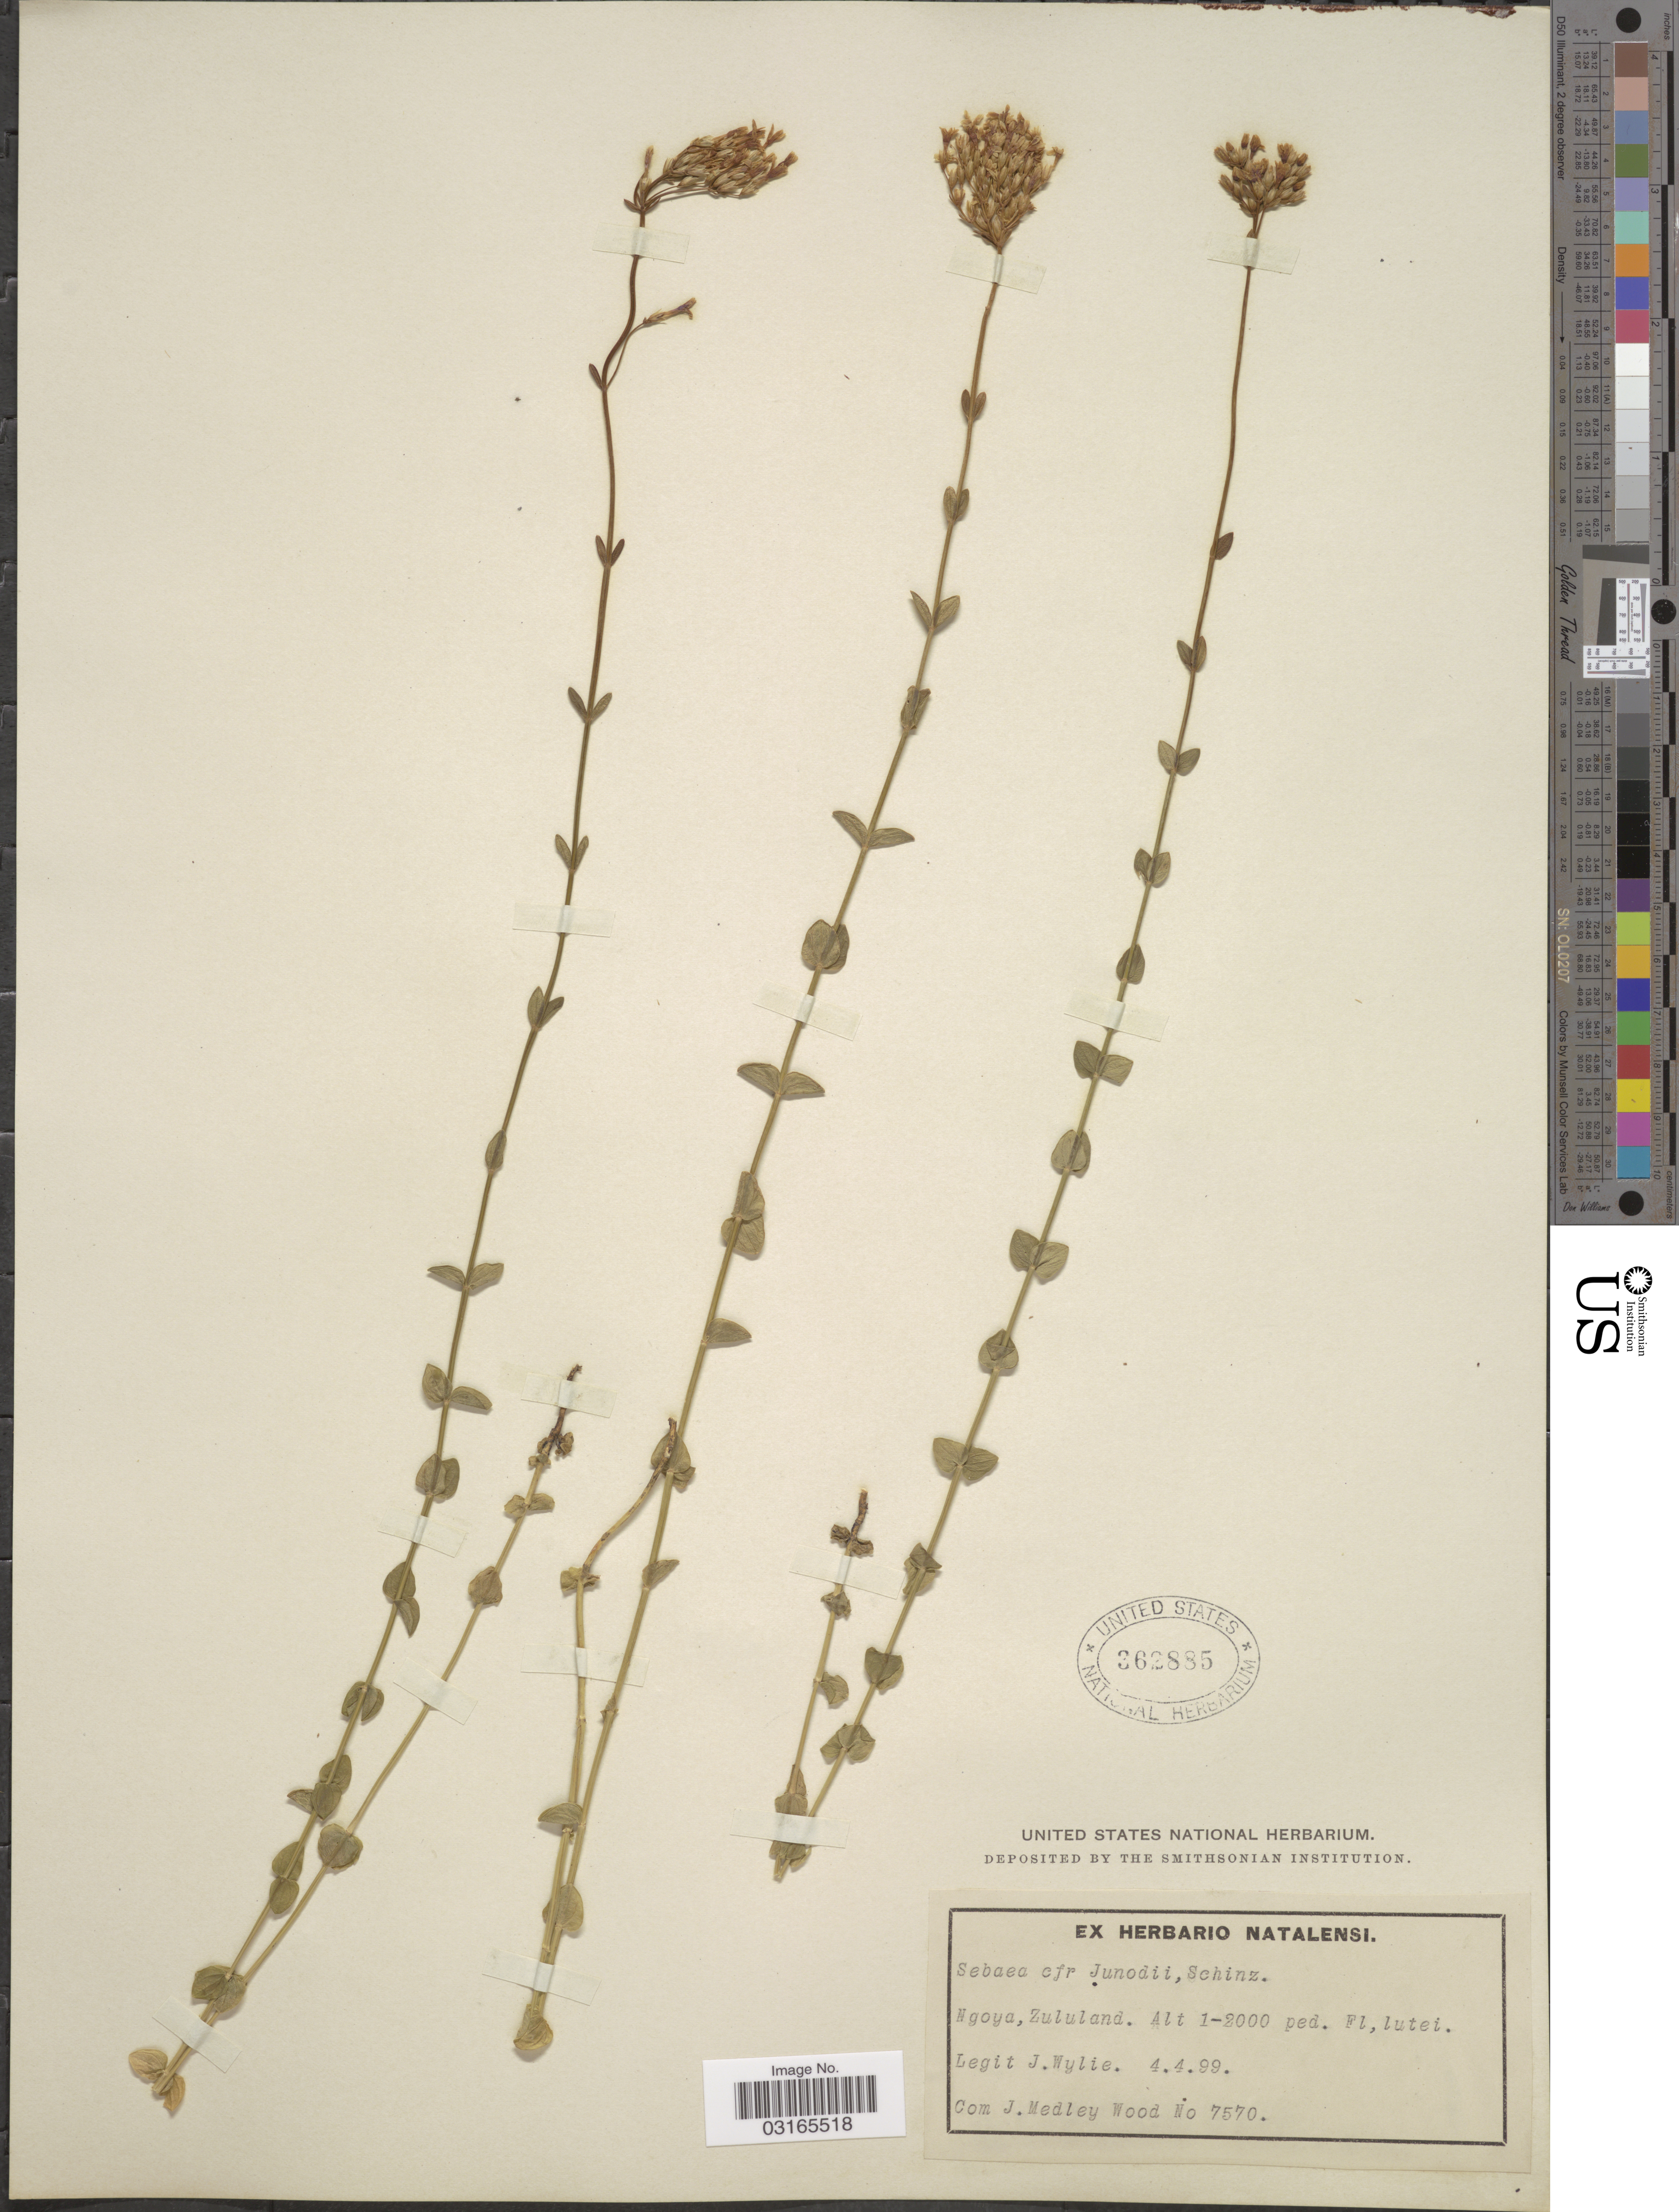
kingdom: Plantae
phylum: Tracheophyta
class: Magnoliopsida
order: Gentianales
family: Gentianaceae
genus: Sebaea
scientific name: Sebaea junodii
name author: Schinz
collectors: J. Wylie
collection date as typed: Transcribed d/m/y: 4/4/99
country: South Africa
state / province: KwaZulu-Natal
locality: Natalensi. Ngoya, Zululand.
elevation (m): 305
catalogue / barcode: US 362885